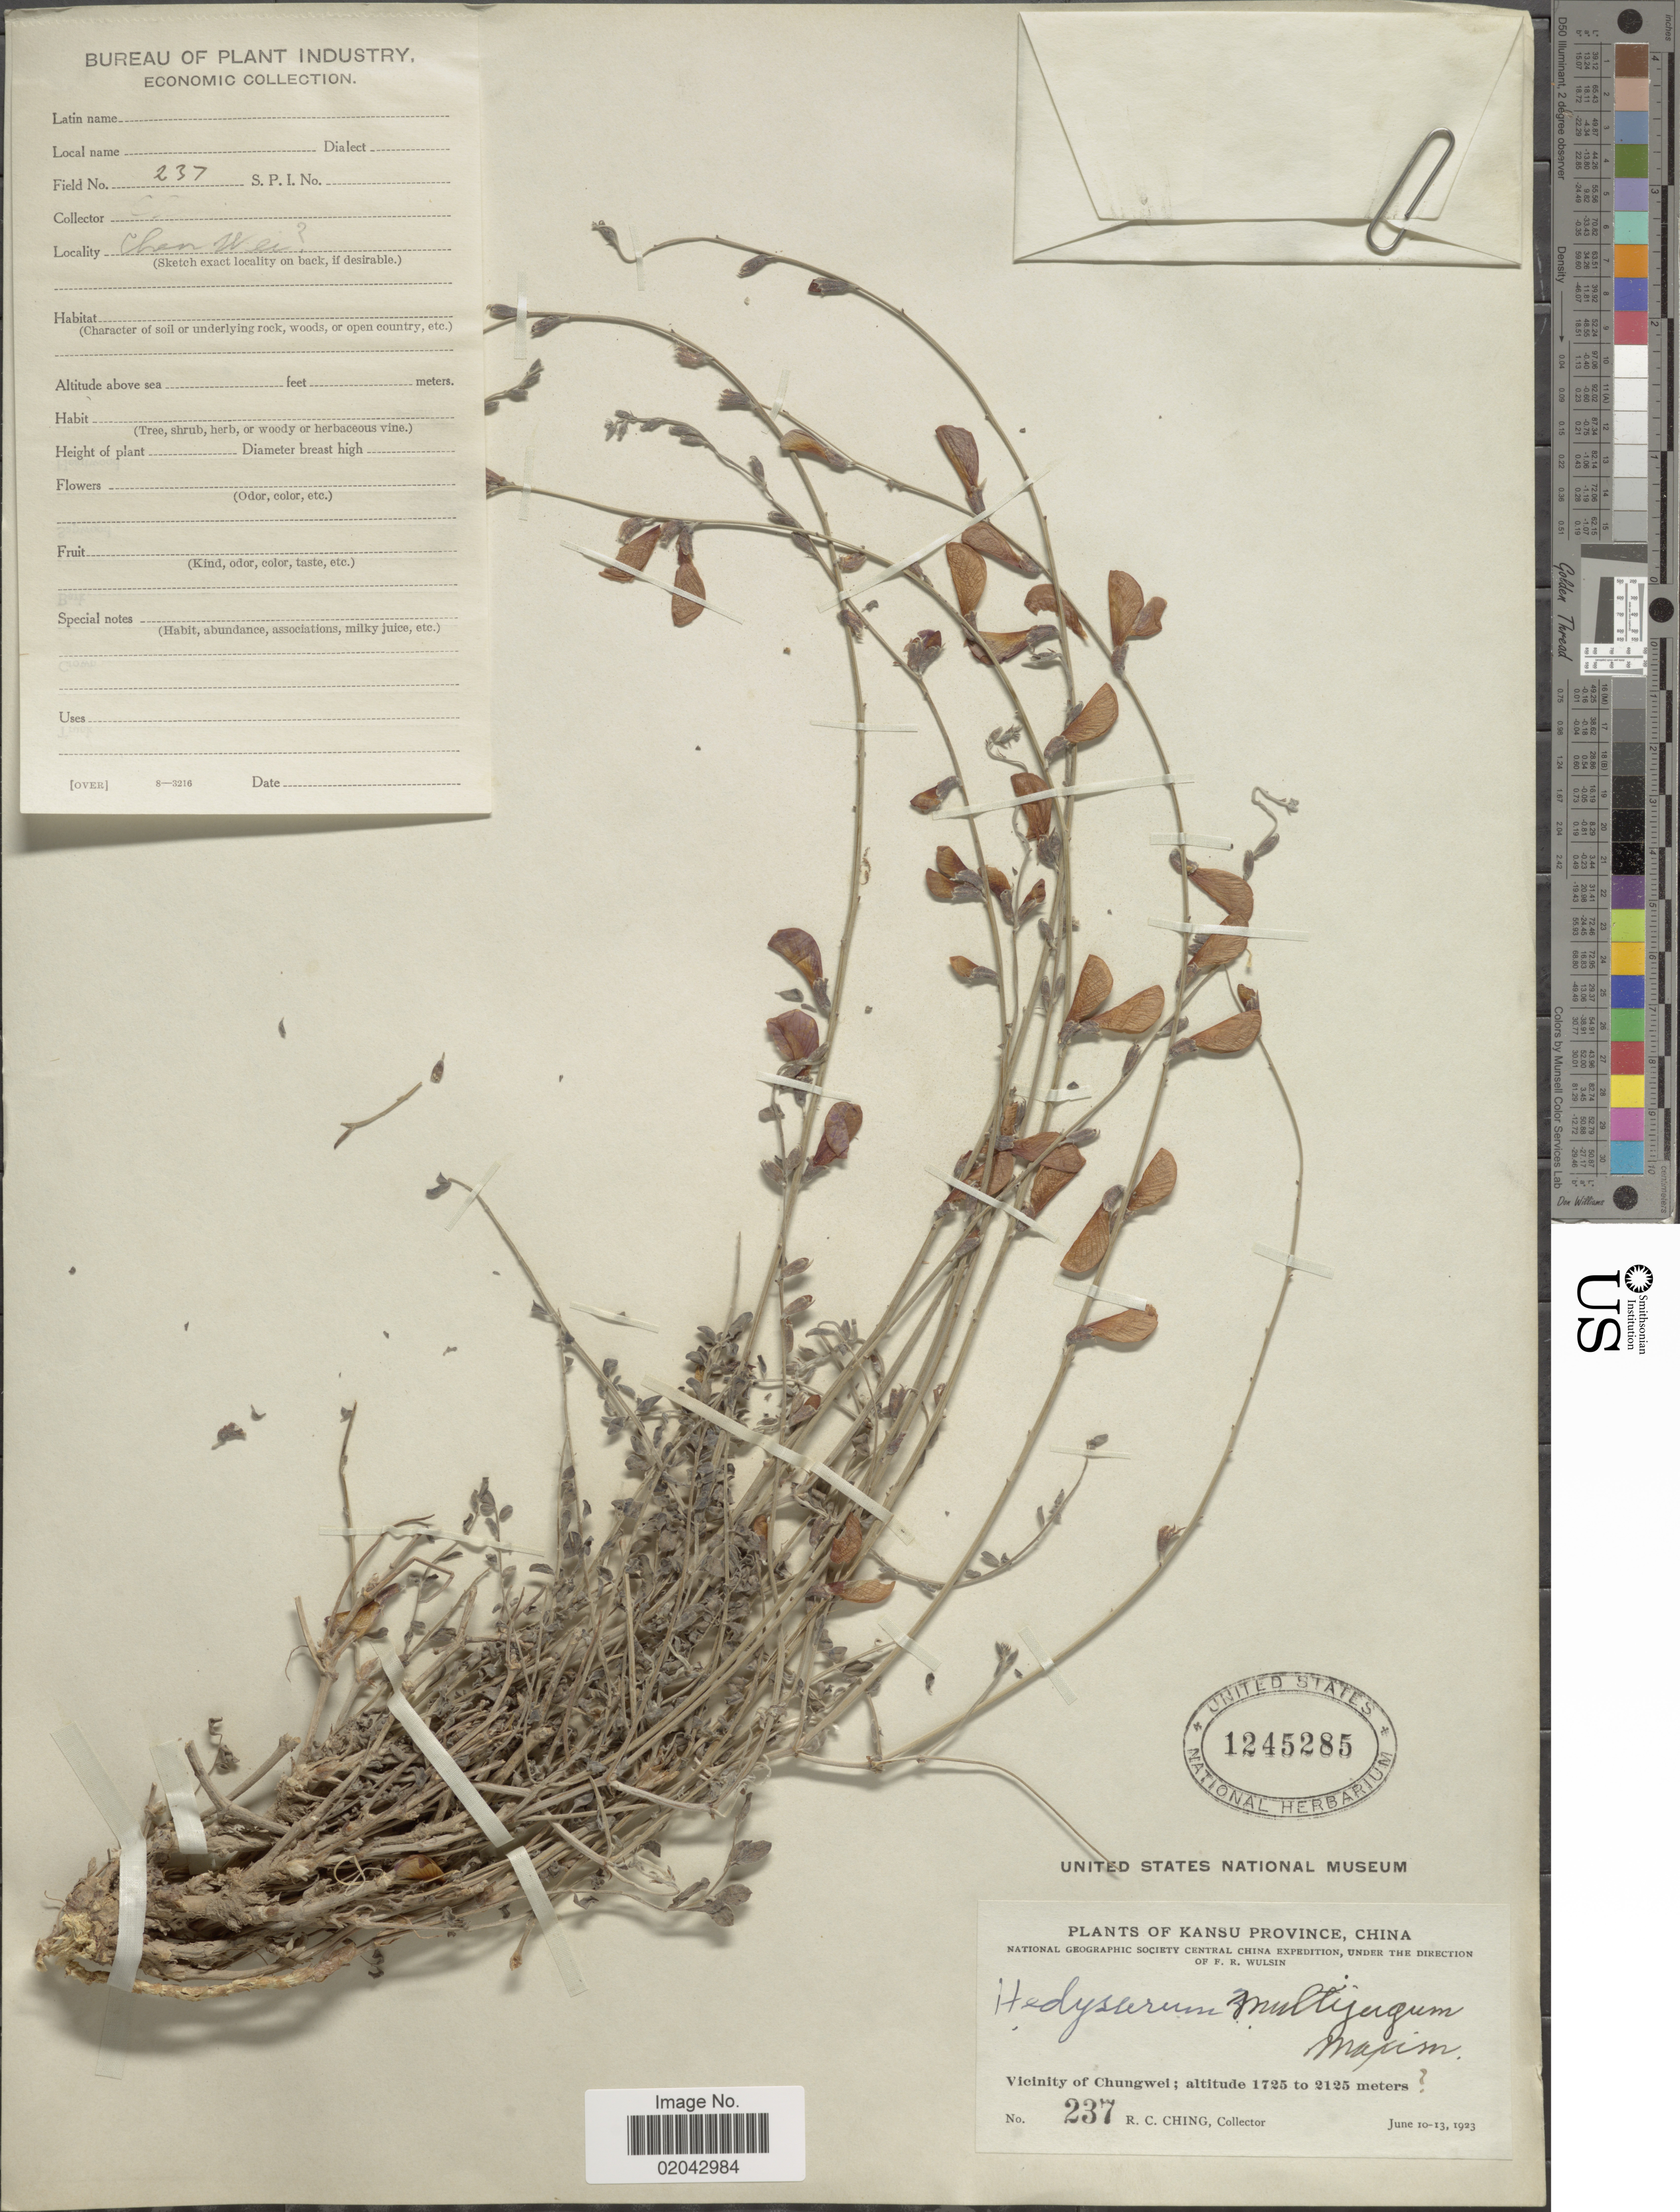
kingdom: Plantae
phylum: Tracheophyta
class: Magnoliopsida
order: Fabales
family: Fabaceae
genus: Corethrodendron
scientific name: Corethrodendron multijugum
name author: (Maxim.) B.H.Choi & H. Ohashi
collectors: R. C. Ching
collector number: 237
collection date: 1923-06-10/1923-06-13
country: China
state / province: Gansu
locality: Kanus Province, Vicinity of Chungwei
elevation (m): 1725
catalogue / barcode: US 1245285